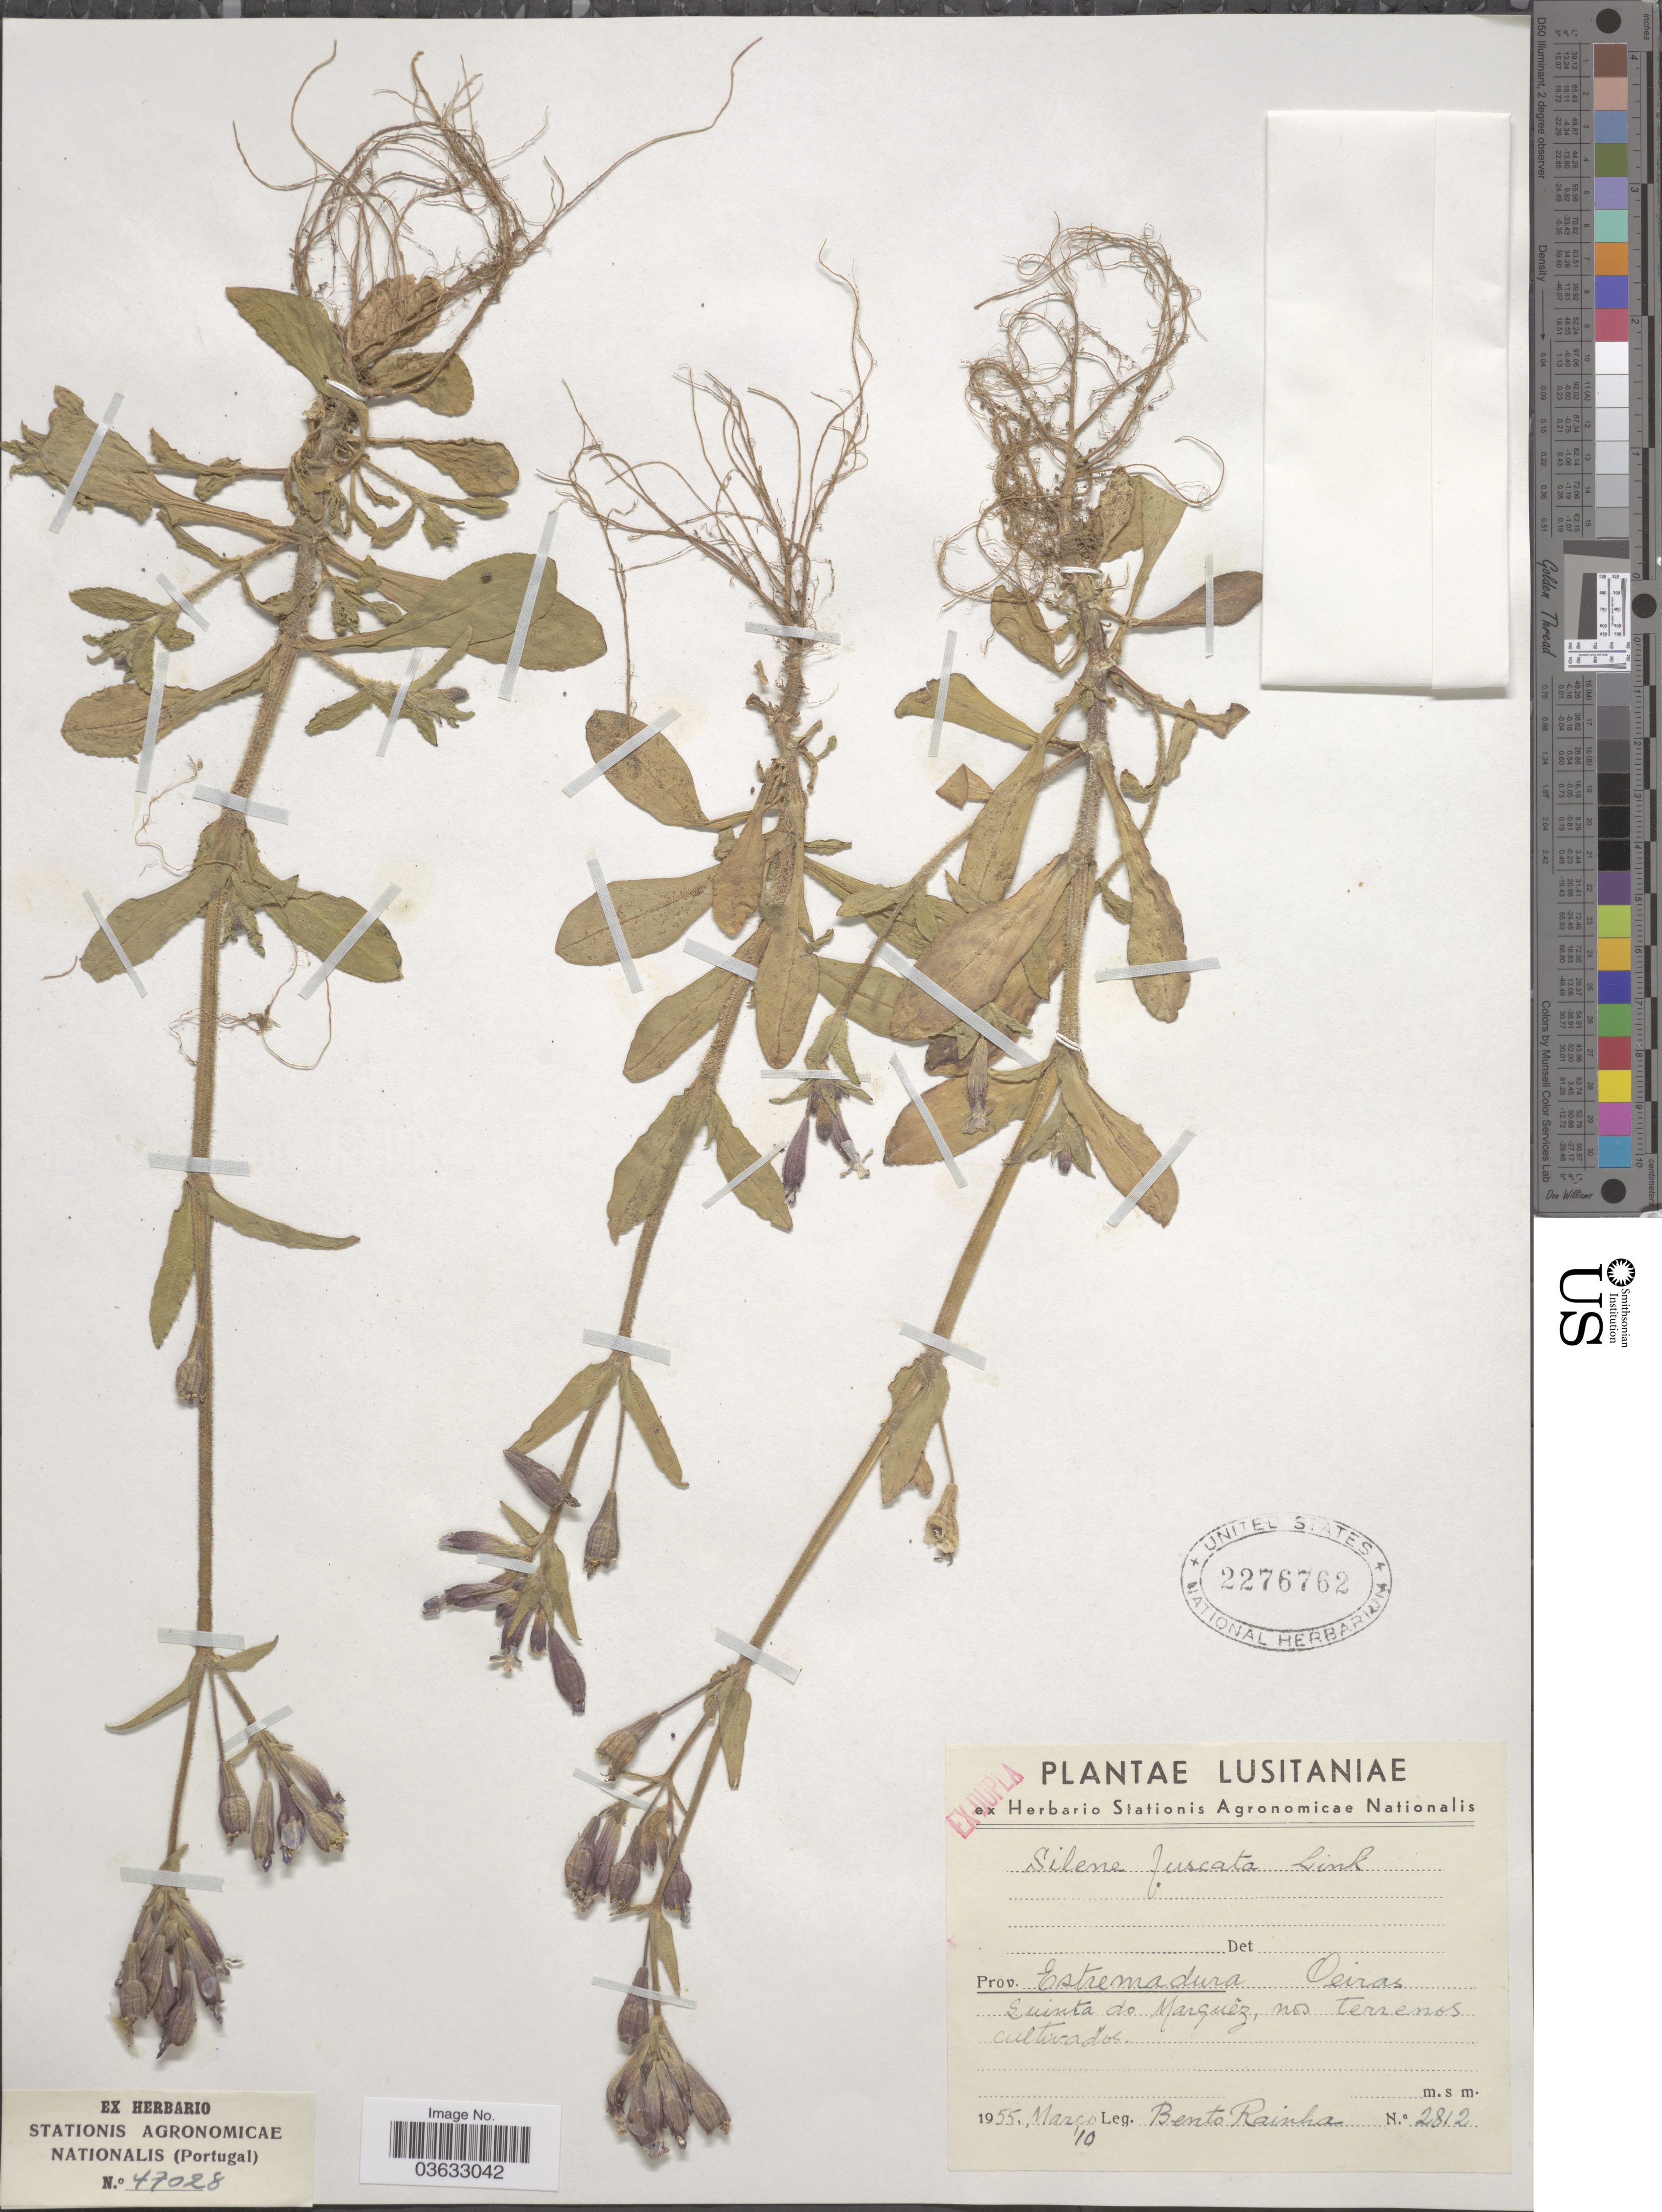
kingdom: Plantae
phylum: Tracheophyta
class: Magnoliopsida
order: Caryophyllales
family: Caryophyllaceae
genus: Silene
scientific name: Silene fuscata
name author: Link ex Brot.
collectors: B. Rainha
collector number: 2812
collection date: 1955-03-10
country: Portugal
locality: Lusitaniæ. Prov. Estremadura; Oleiros Quinta do Marquez, nos terrenos cultivados.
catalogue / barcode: US 2276762